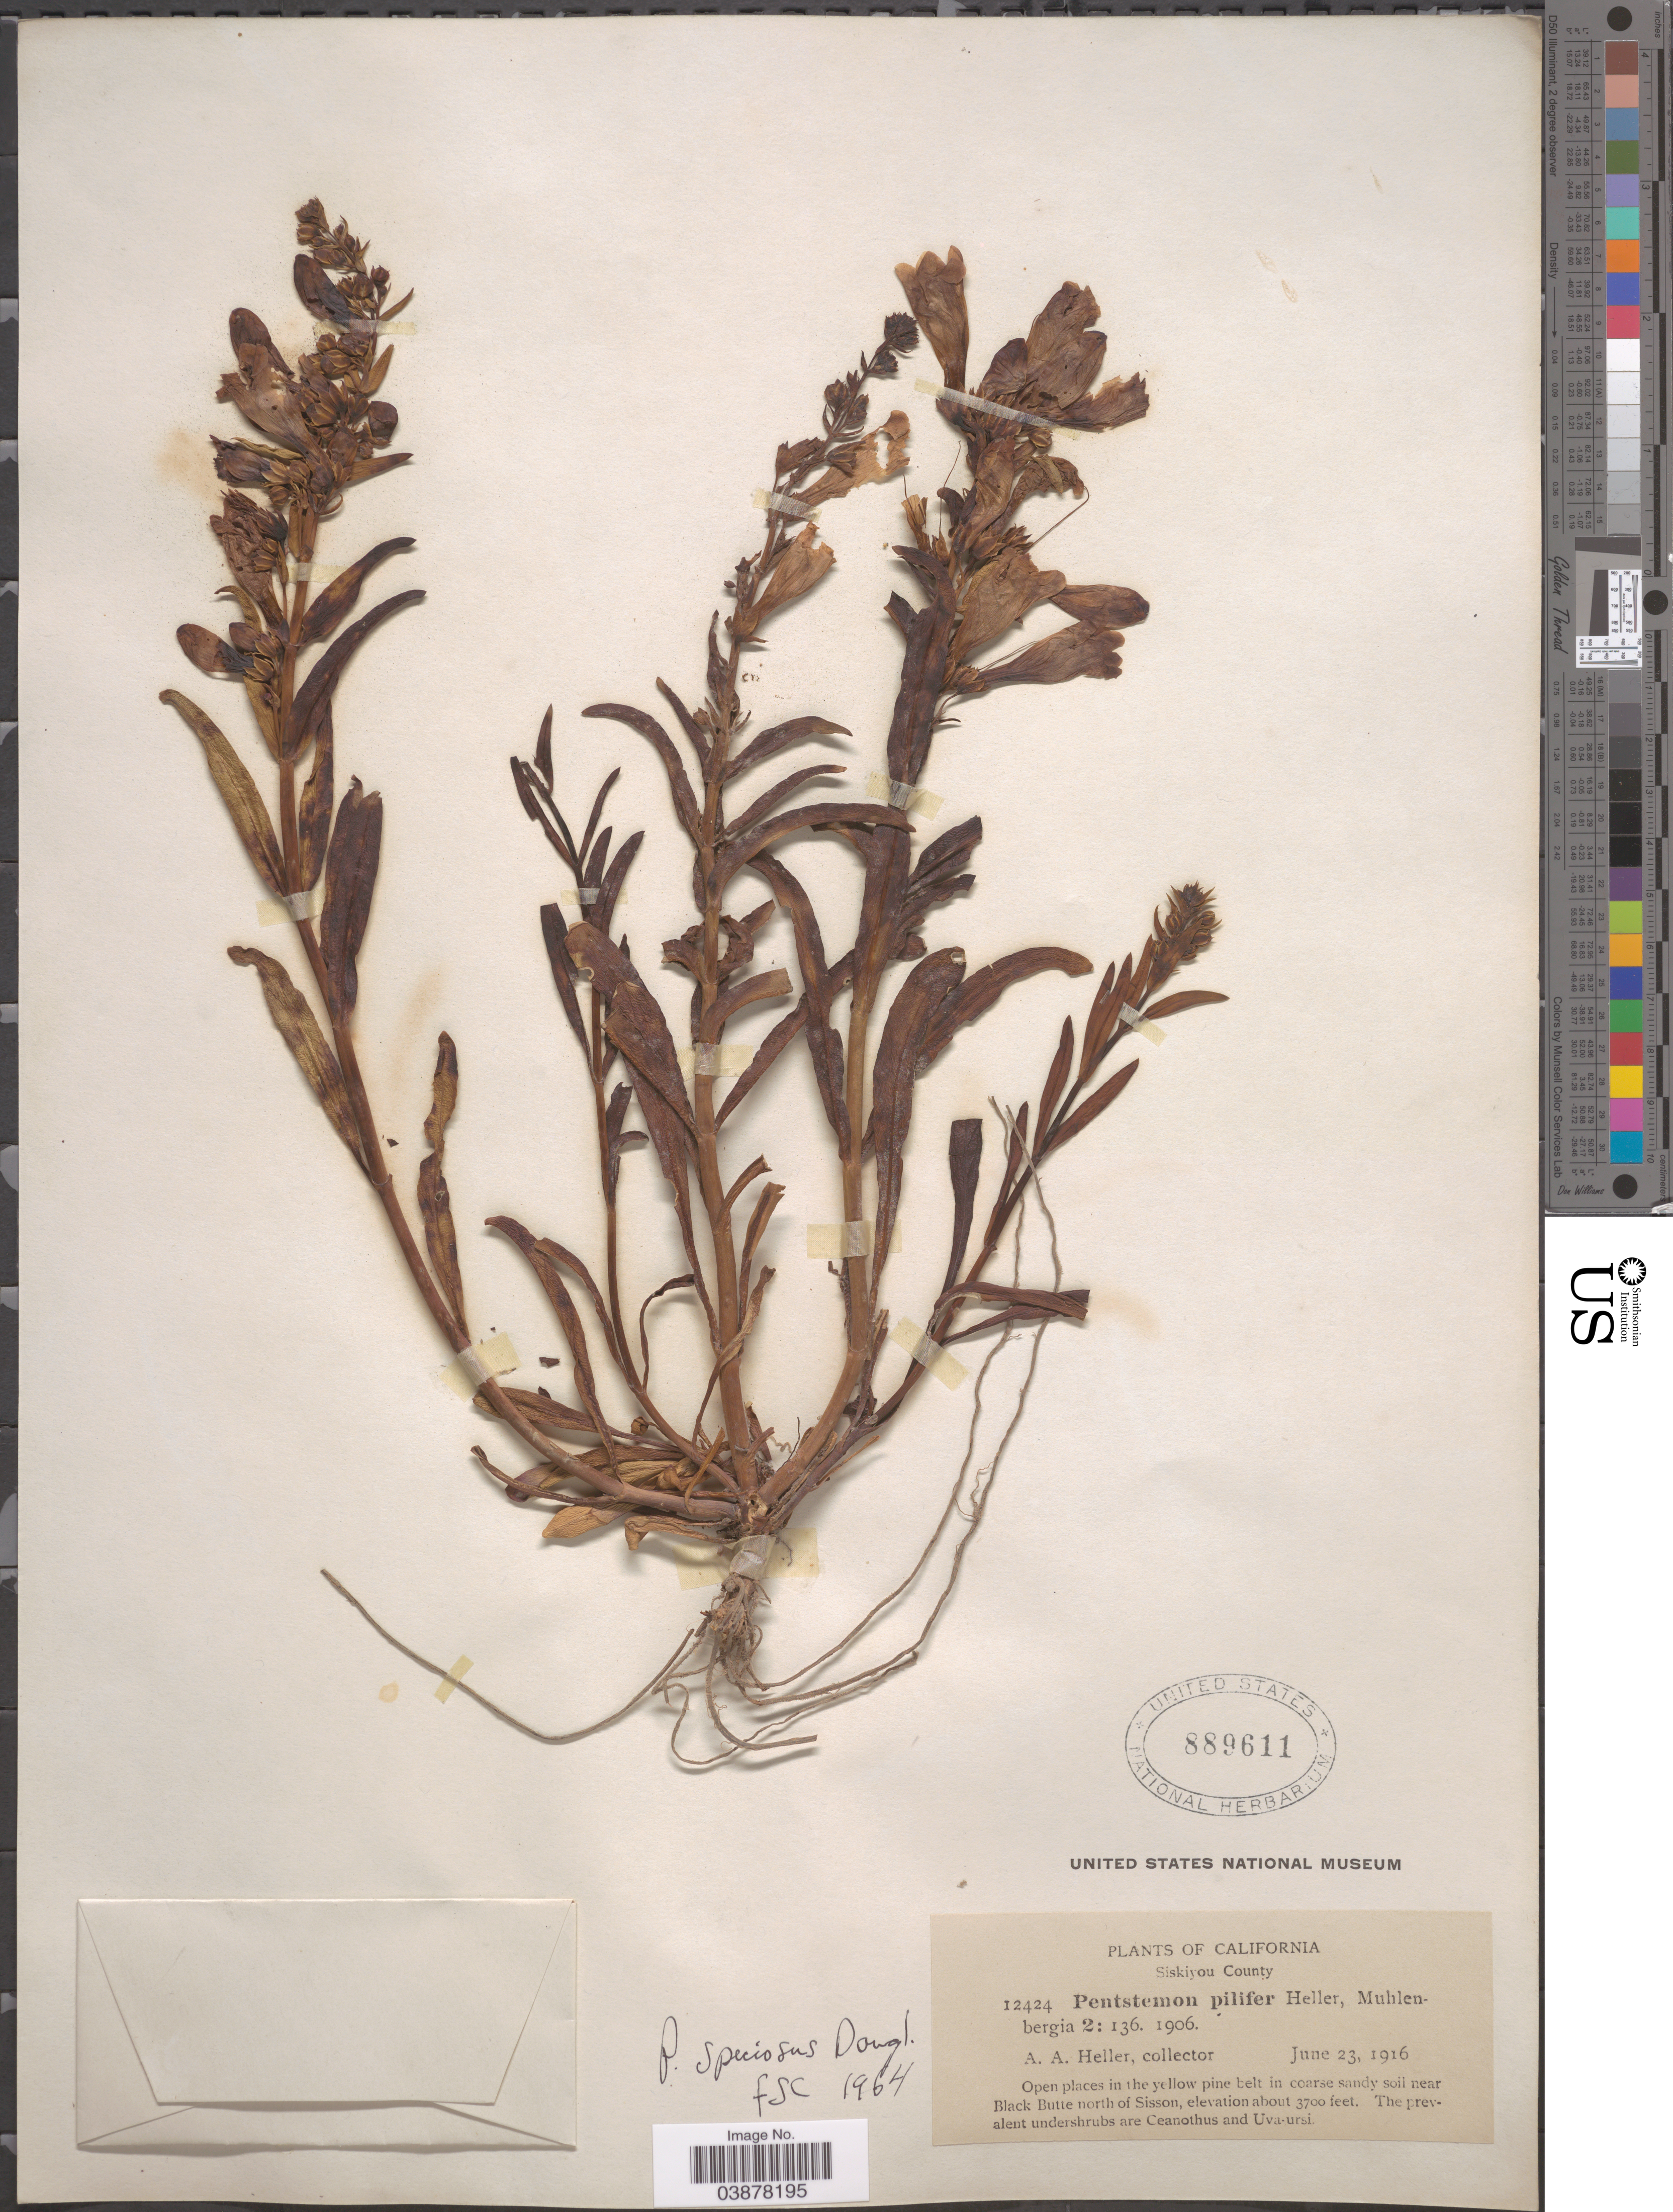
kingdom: Plantae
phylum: Tracheophyta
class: Magnoliopsida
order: Lamiales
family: Plantaginaceae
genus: Penstemon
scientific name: Penstemon speciosus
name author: Douglas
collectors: A. A. Heller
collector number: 12424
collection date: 1916-06-23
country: United States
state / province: California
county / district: Siskiyou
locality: Siskiyou County. Near Black Butte north of Sisson.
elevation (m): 1128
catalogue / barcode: US 889611